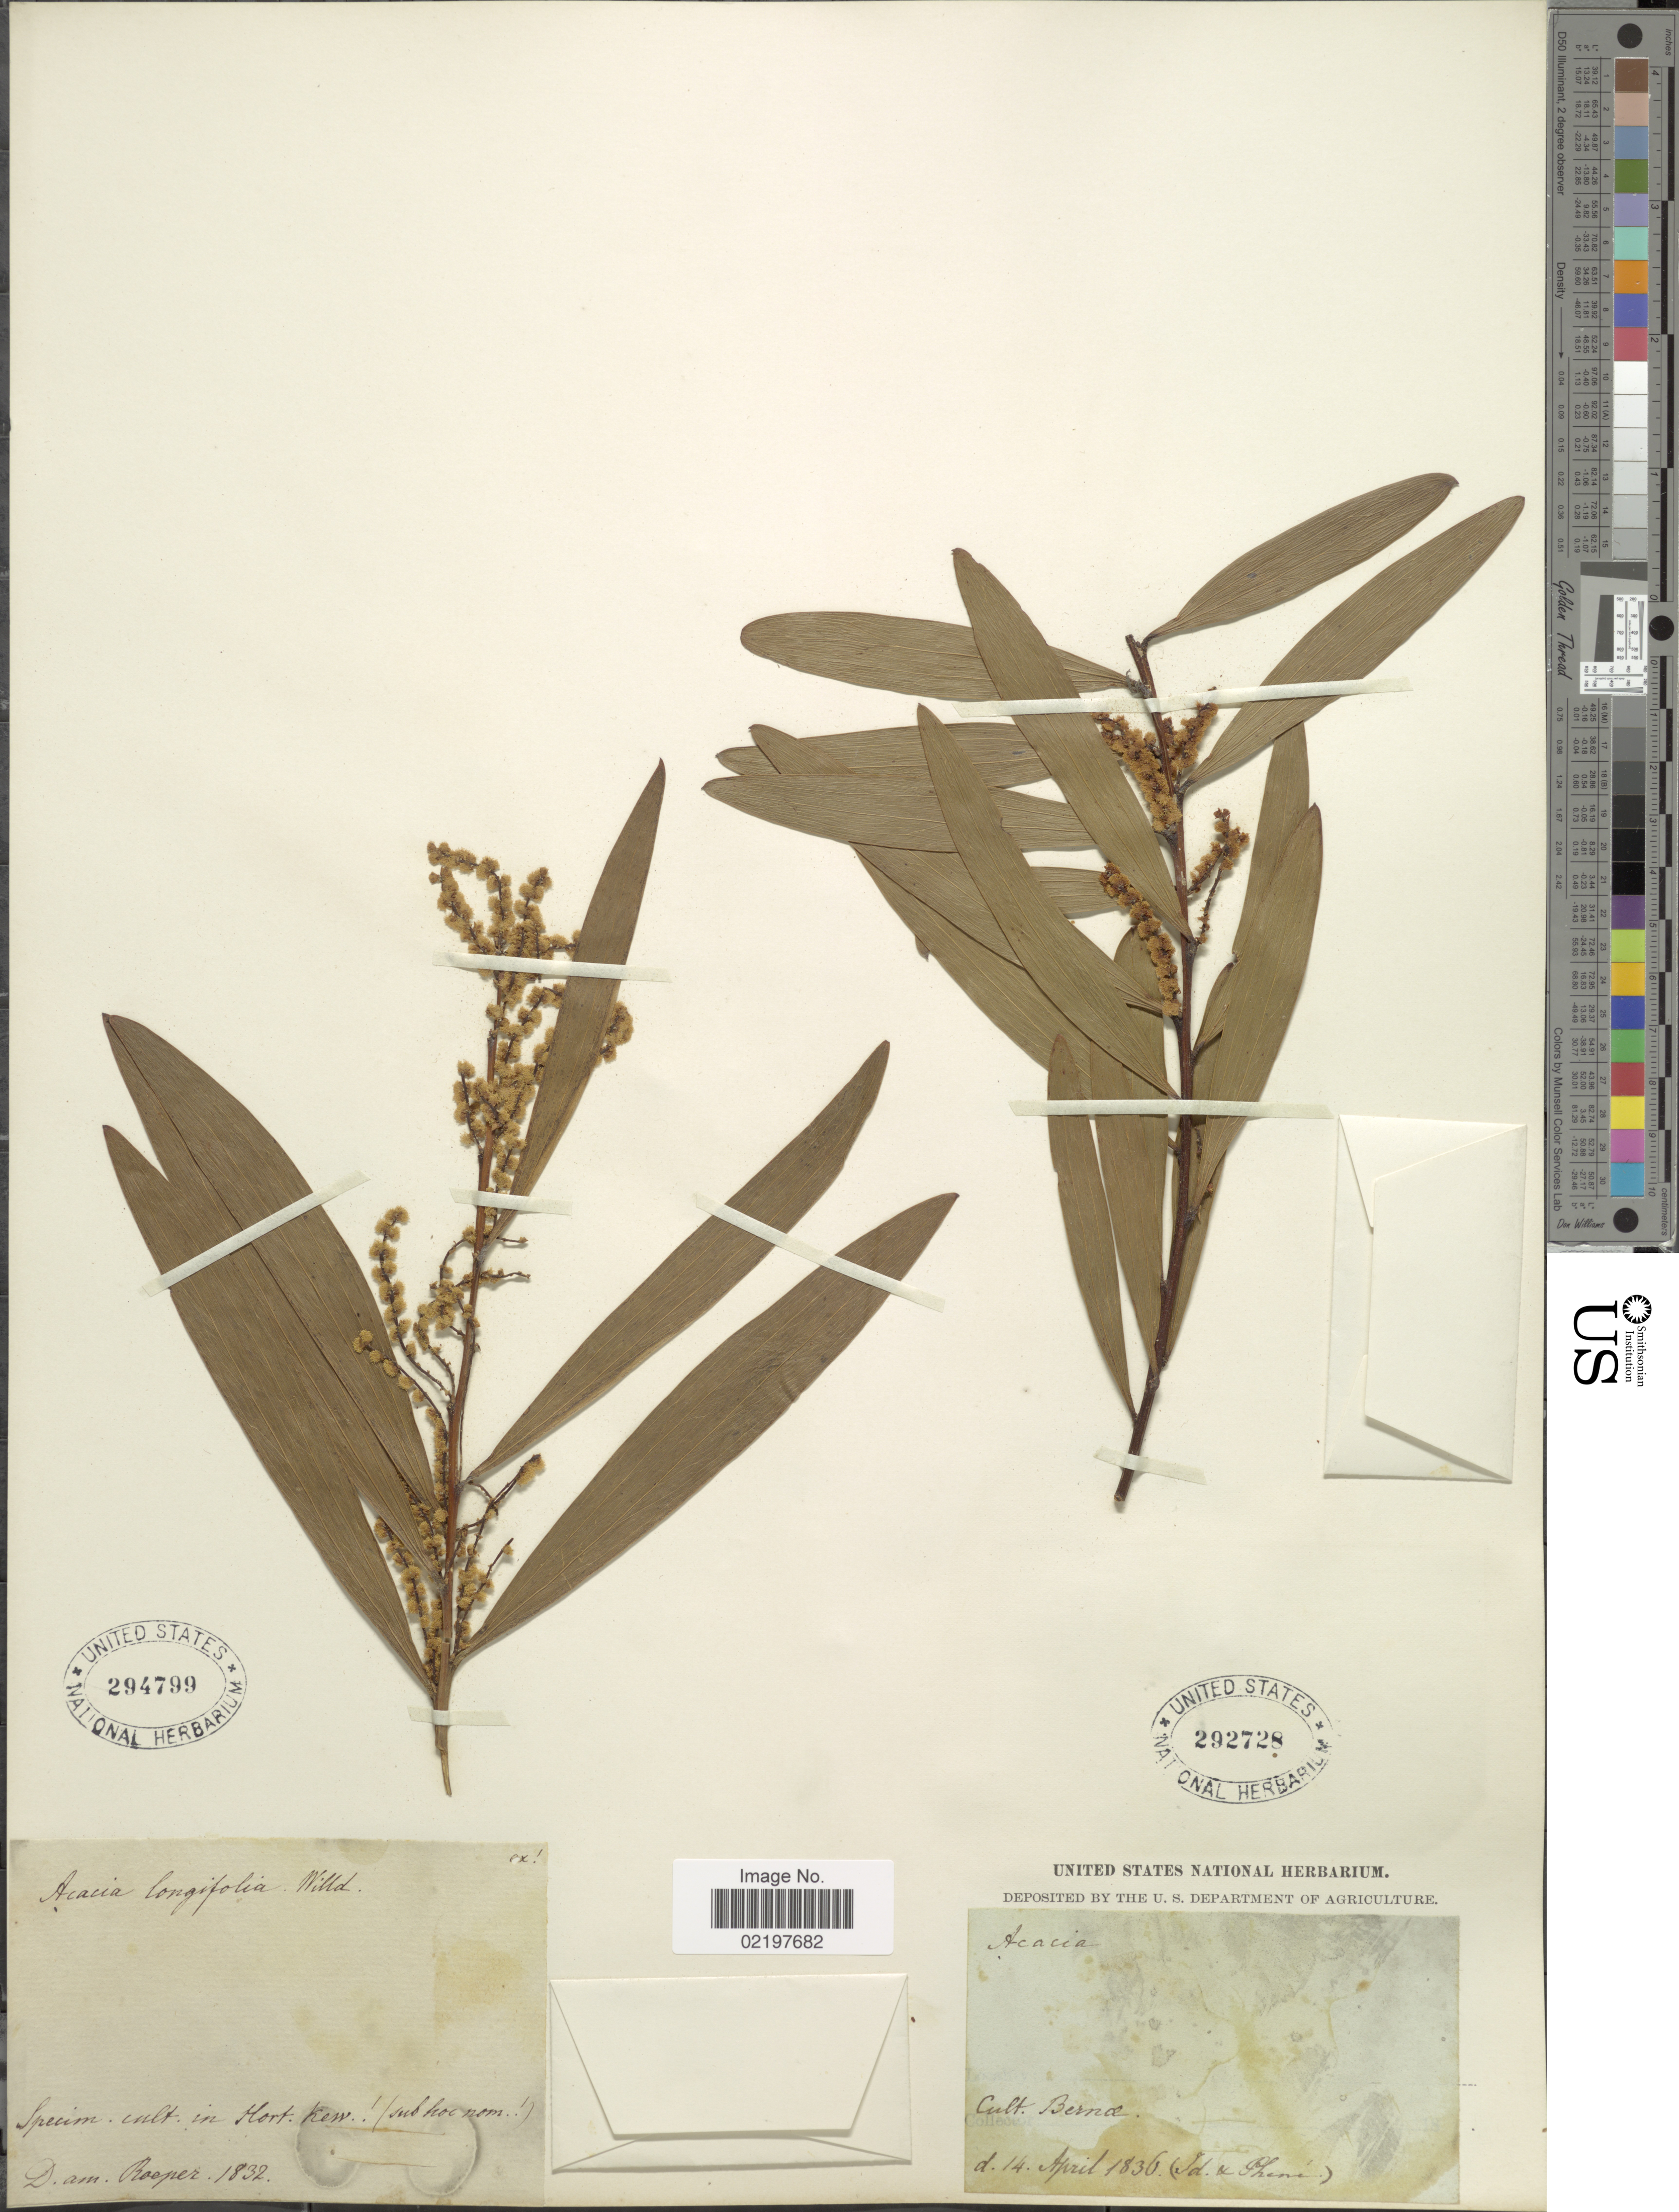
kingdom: Plantae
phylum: Tracheophyta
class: Magnoliopsida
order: Fabales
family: Fabaceae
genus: Acacia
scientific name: Acacia longifolia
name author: (Andrews) Willd.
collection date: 1836-04-14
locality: Cult. Bernae [interpreted]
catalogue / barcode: US 292728-2